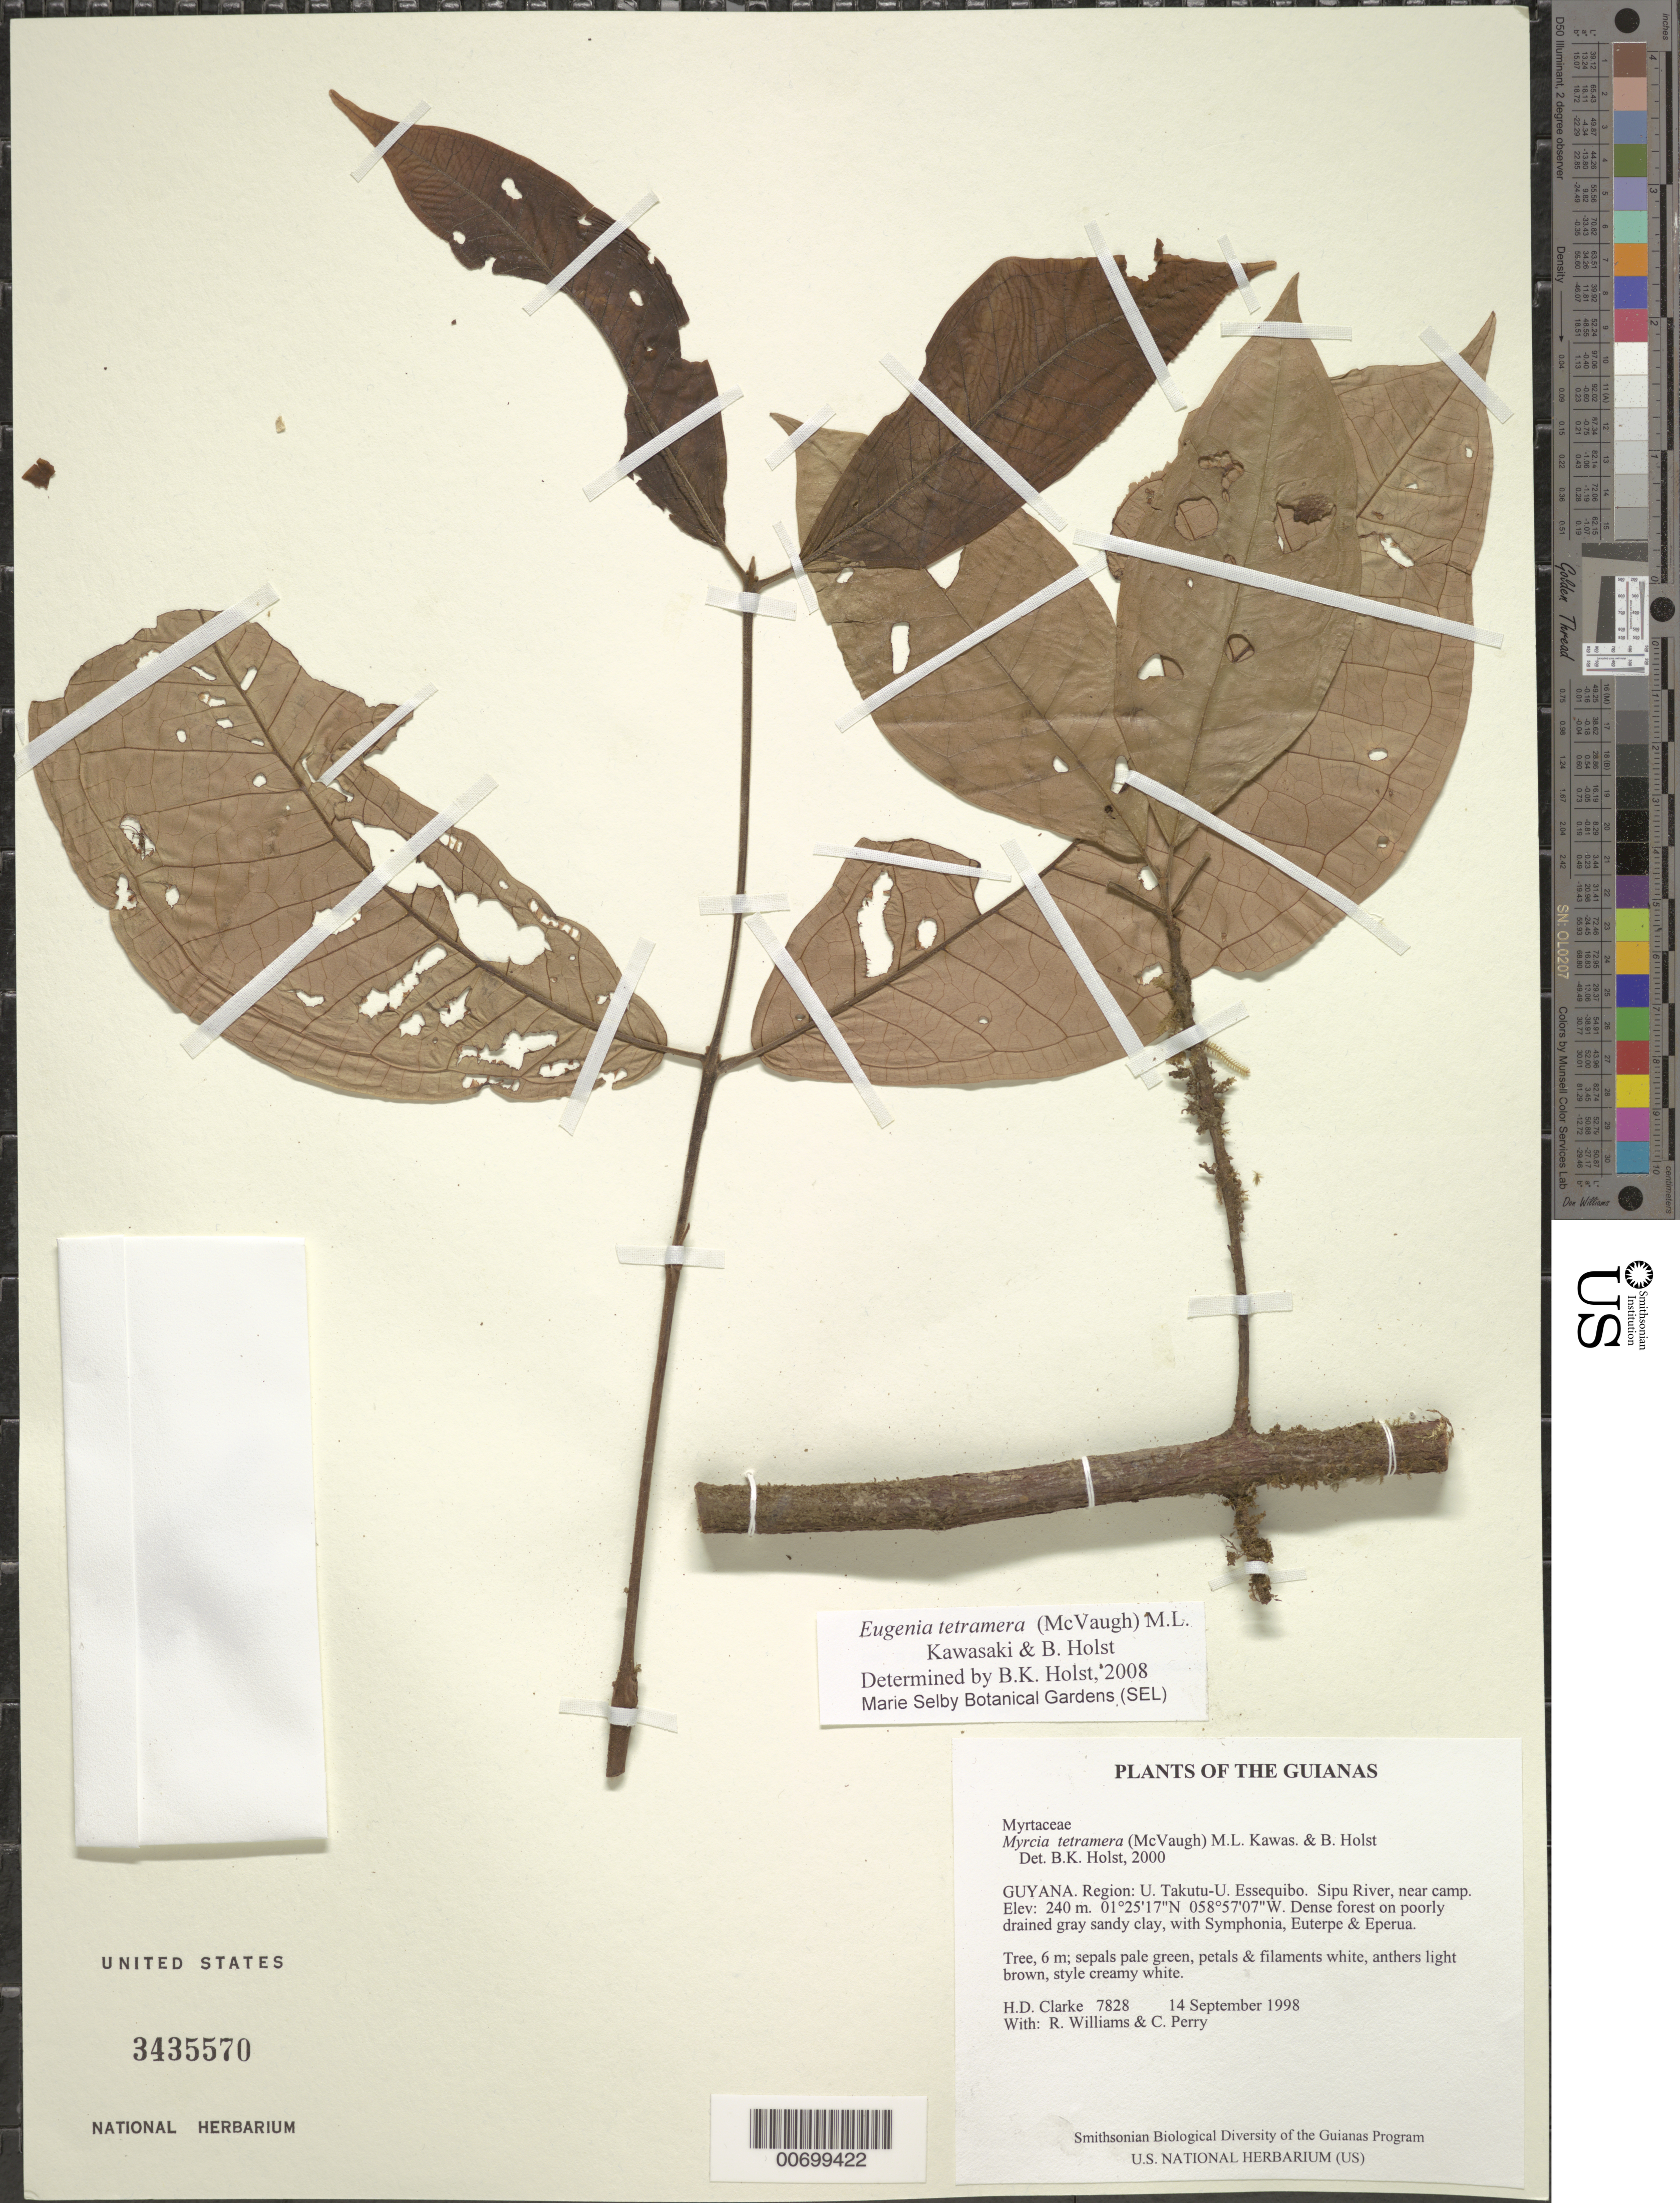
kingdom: Plantae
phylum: Tracheophyta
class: Magnoliopsida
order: Myrtales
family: Myrtaceae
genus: Eugenia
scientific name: Eugenia tetramera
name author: (McVaugh) M.L. Kawas. & B. Holst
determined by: Holst, Bruce K.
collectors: H. D. Clarke, R. Williams & C. Perry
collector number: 7828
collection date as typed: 14 September 1998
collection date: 1998-09-14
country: Guyana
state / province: U. Takutu-U. Essequibo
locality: Sipu River, near camp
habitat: Dense forest on poorly drained gray sandy clay, with Symphonia, Euterpe & Eperua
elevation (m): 240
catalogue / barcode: US 3435570